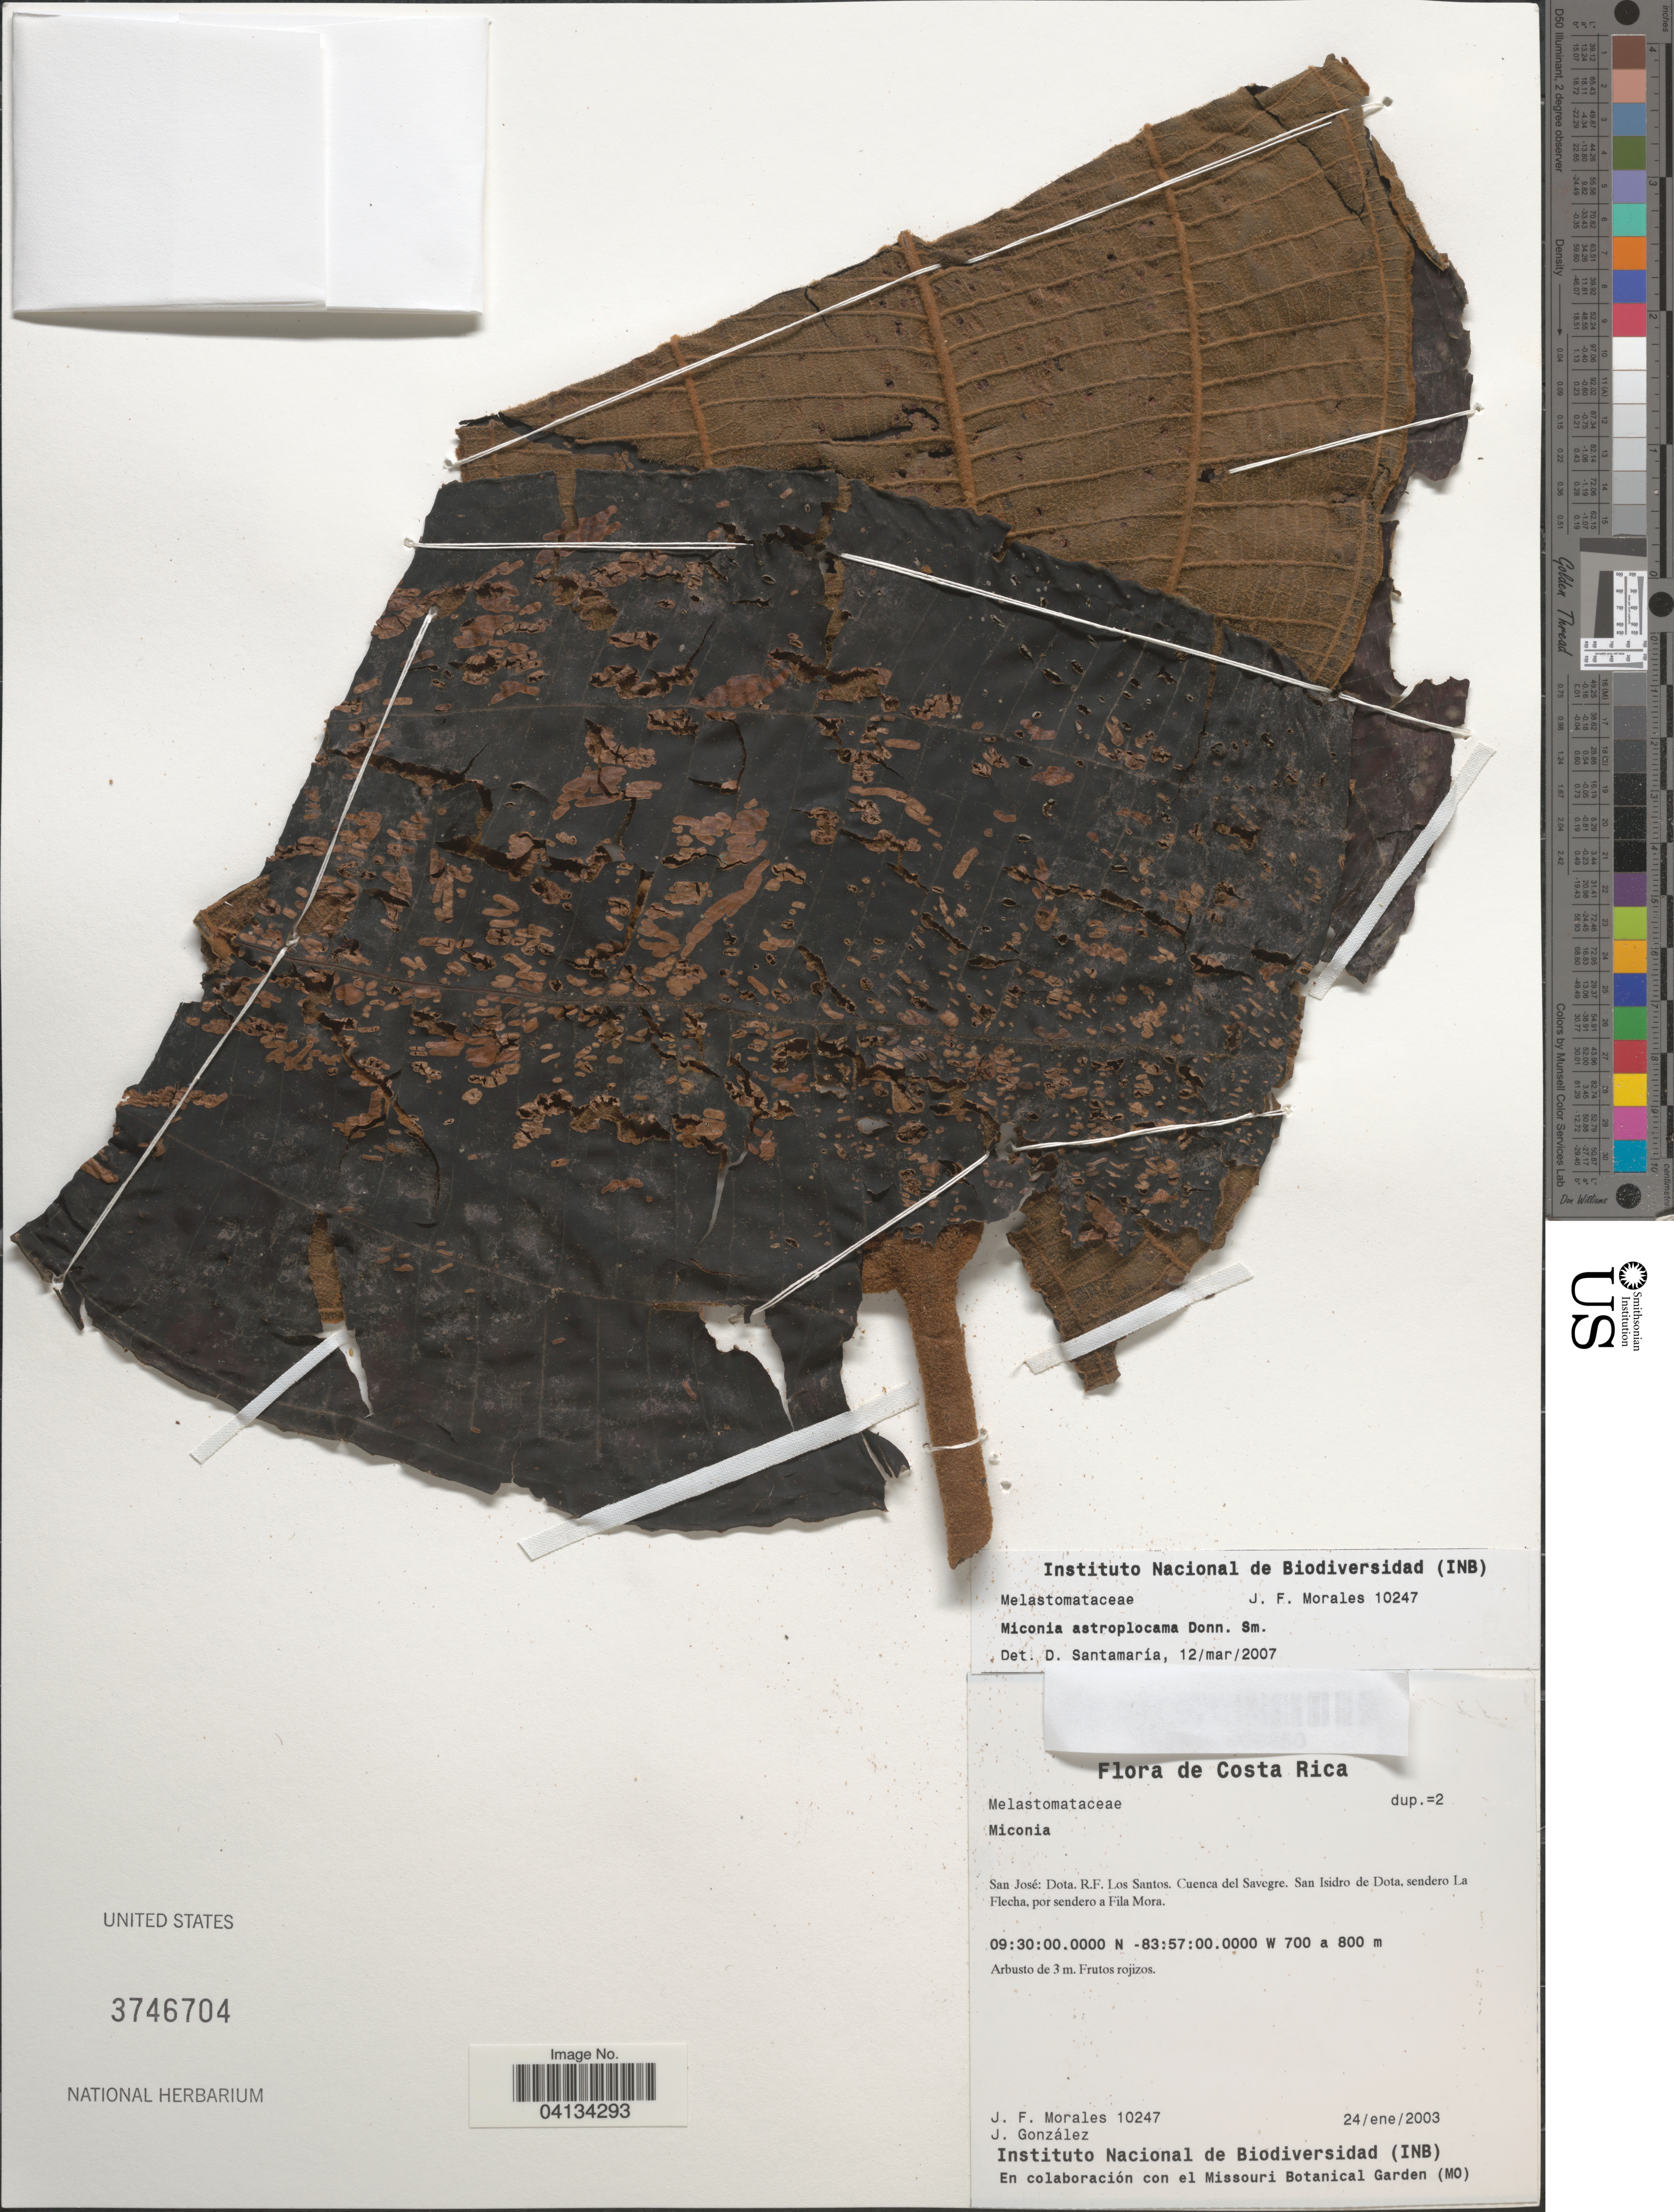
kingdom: Plantae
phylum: Tracheophyta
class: Magnoliopsida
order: Myrtales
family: Melastomataceae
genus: Miconia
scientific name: Miconia astroplocama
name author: Donn. Sm.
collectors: J. Morales & J. González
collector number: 10247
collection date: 2003-01-24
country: Costa Rica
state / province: San José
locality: Dota. R.F. Los Santos. Cuenca del Savegre. San Isidro de Dota, sendora La Flecha, por sendero a Fila Mora.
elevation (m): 700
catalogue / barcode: US 3746704